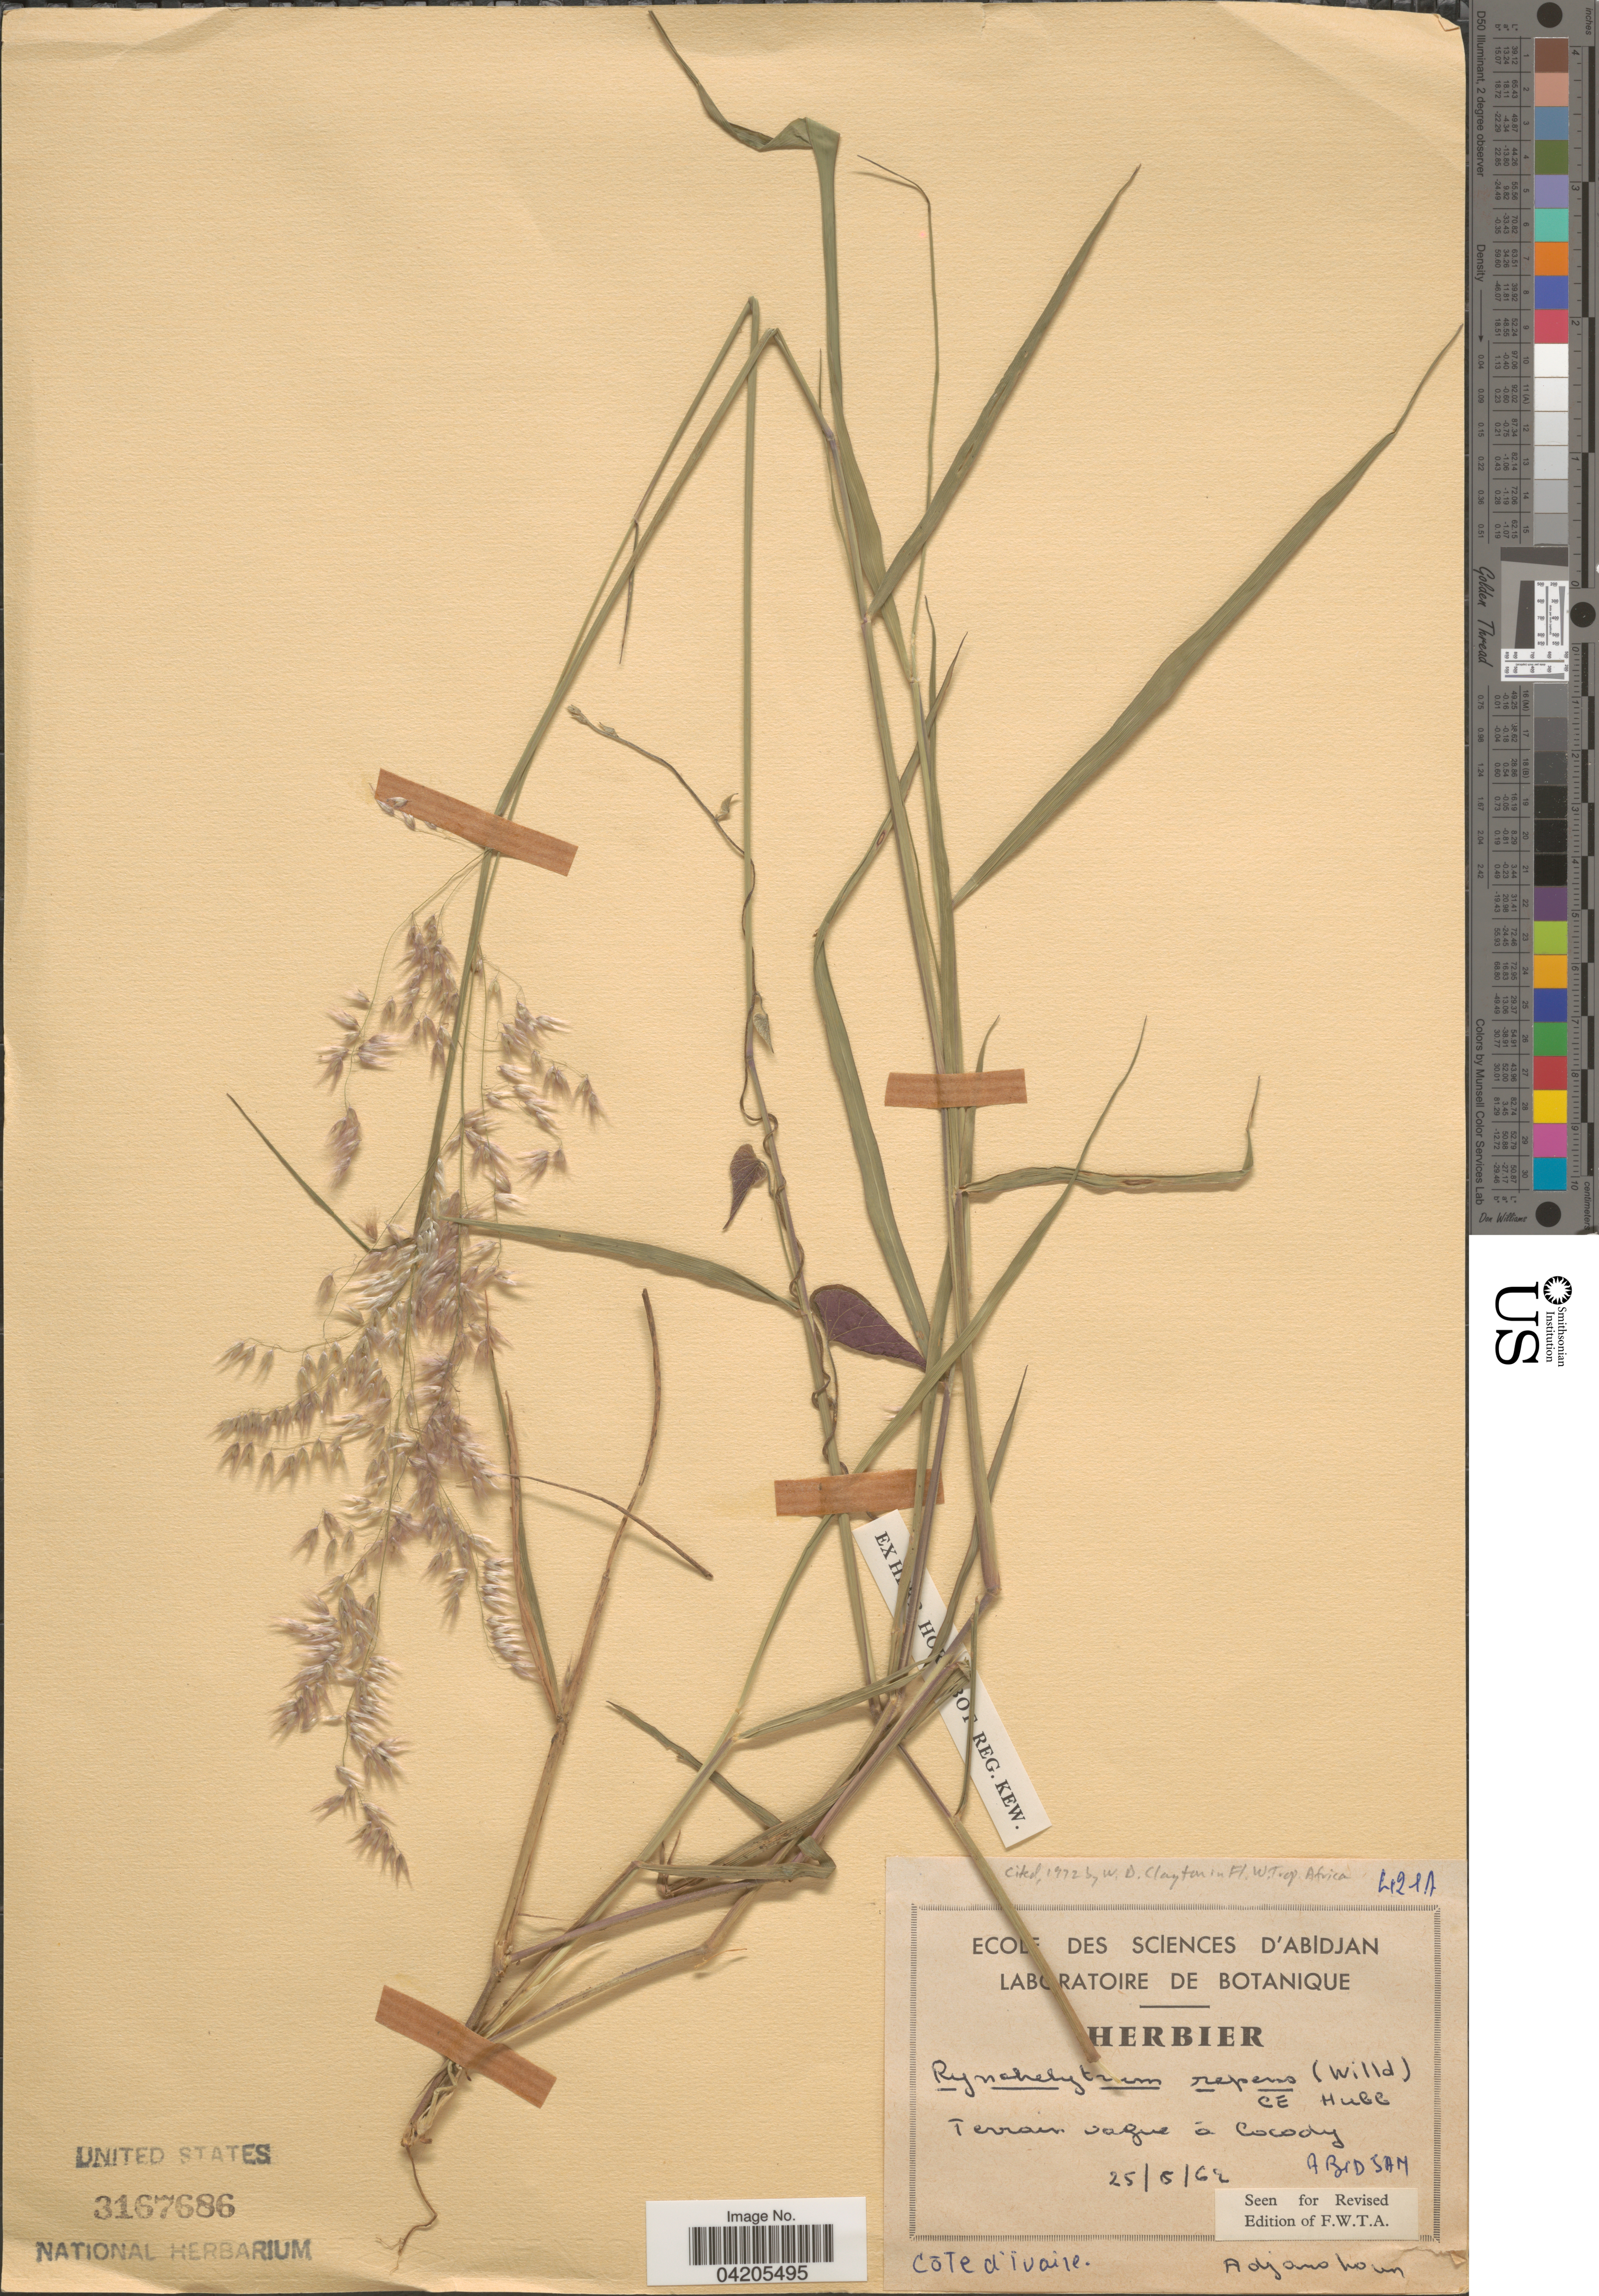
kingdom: Plantae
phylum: Tracheophyta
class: Liliopsida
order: Poales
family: Poaceae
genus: Melinis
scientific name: Melinis repens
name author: (Willd.) Zizka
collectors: Adjanohoun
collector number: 421A*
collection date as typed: Transcribed d/m/y: 25/5/62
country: Ivory Coast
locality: Terrain vague à Cocody. Côte d'Ivoire.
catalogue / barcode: US 3167686